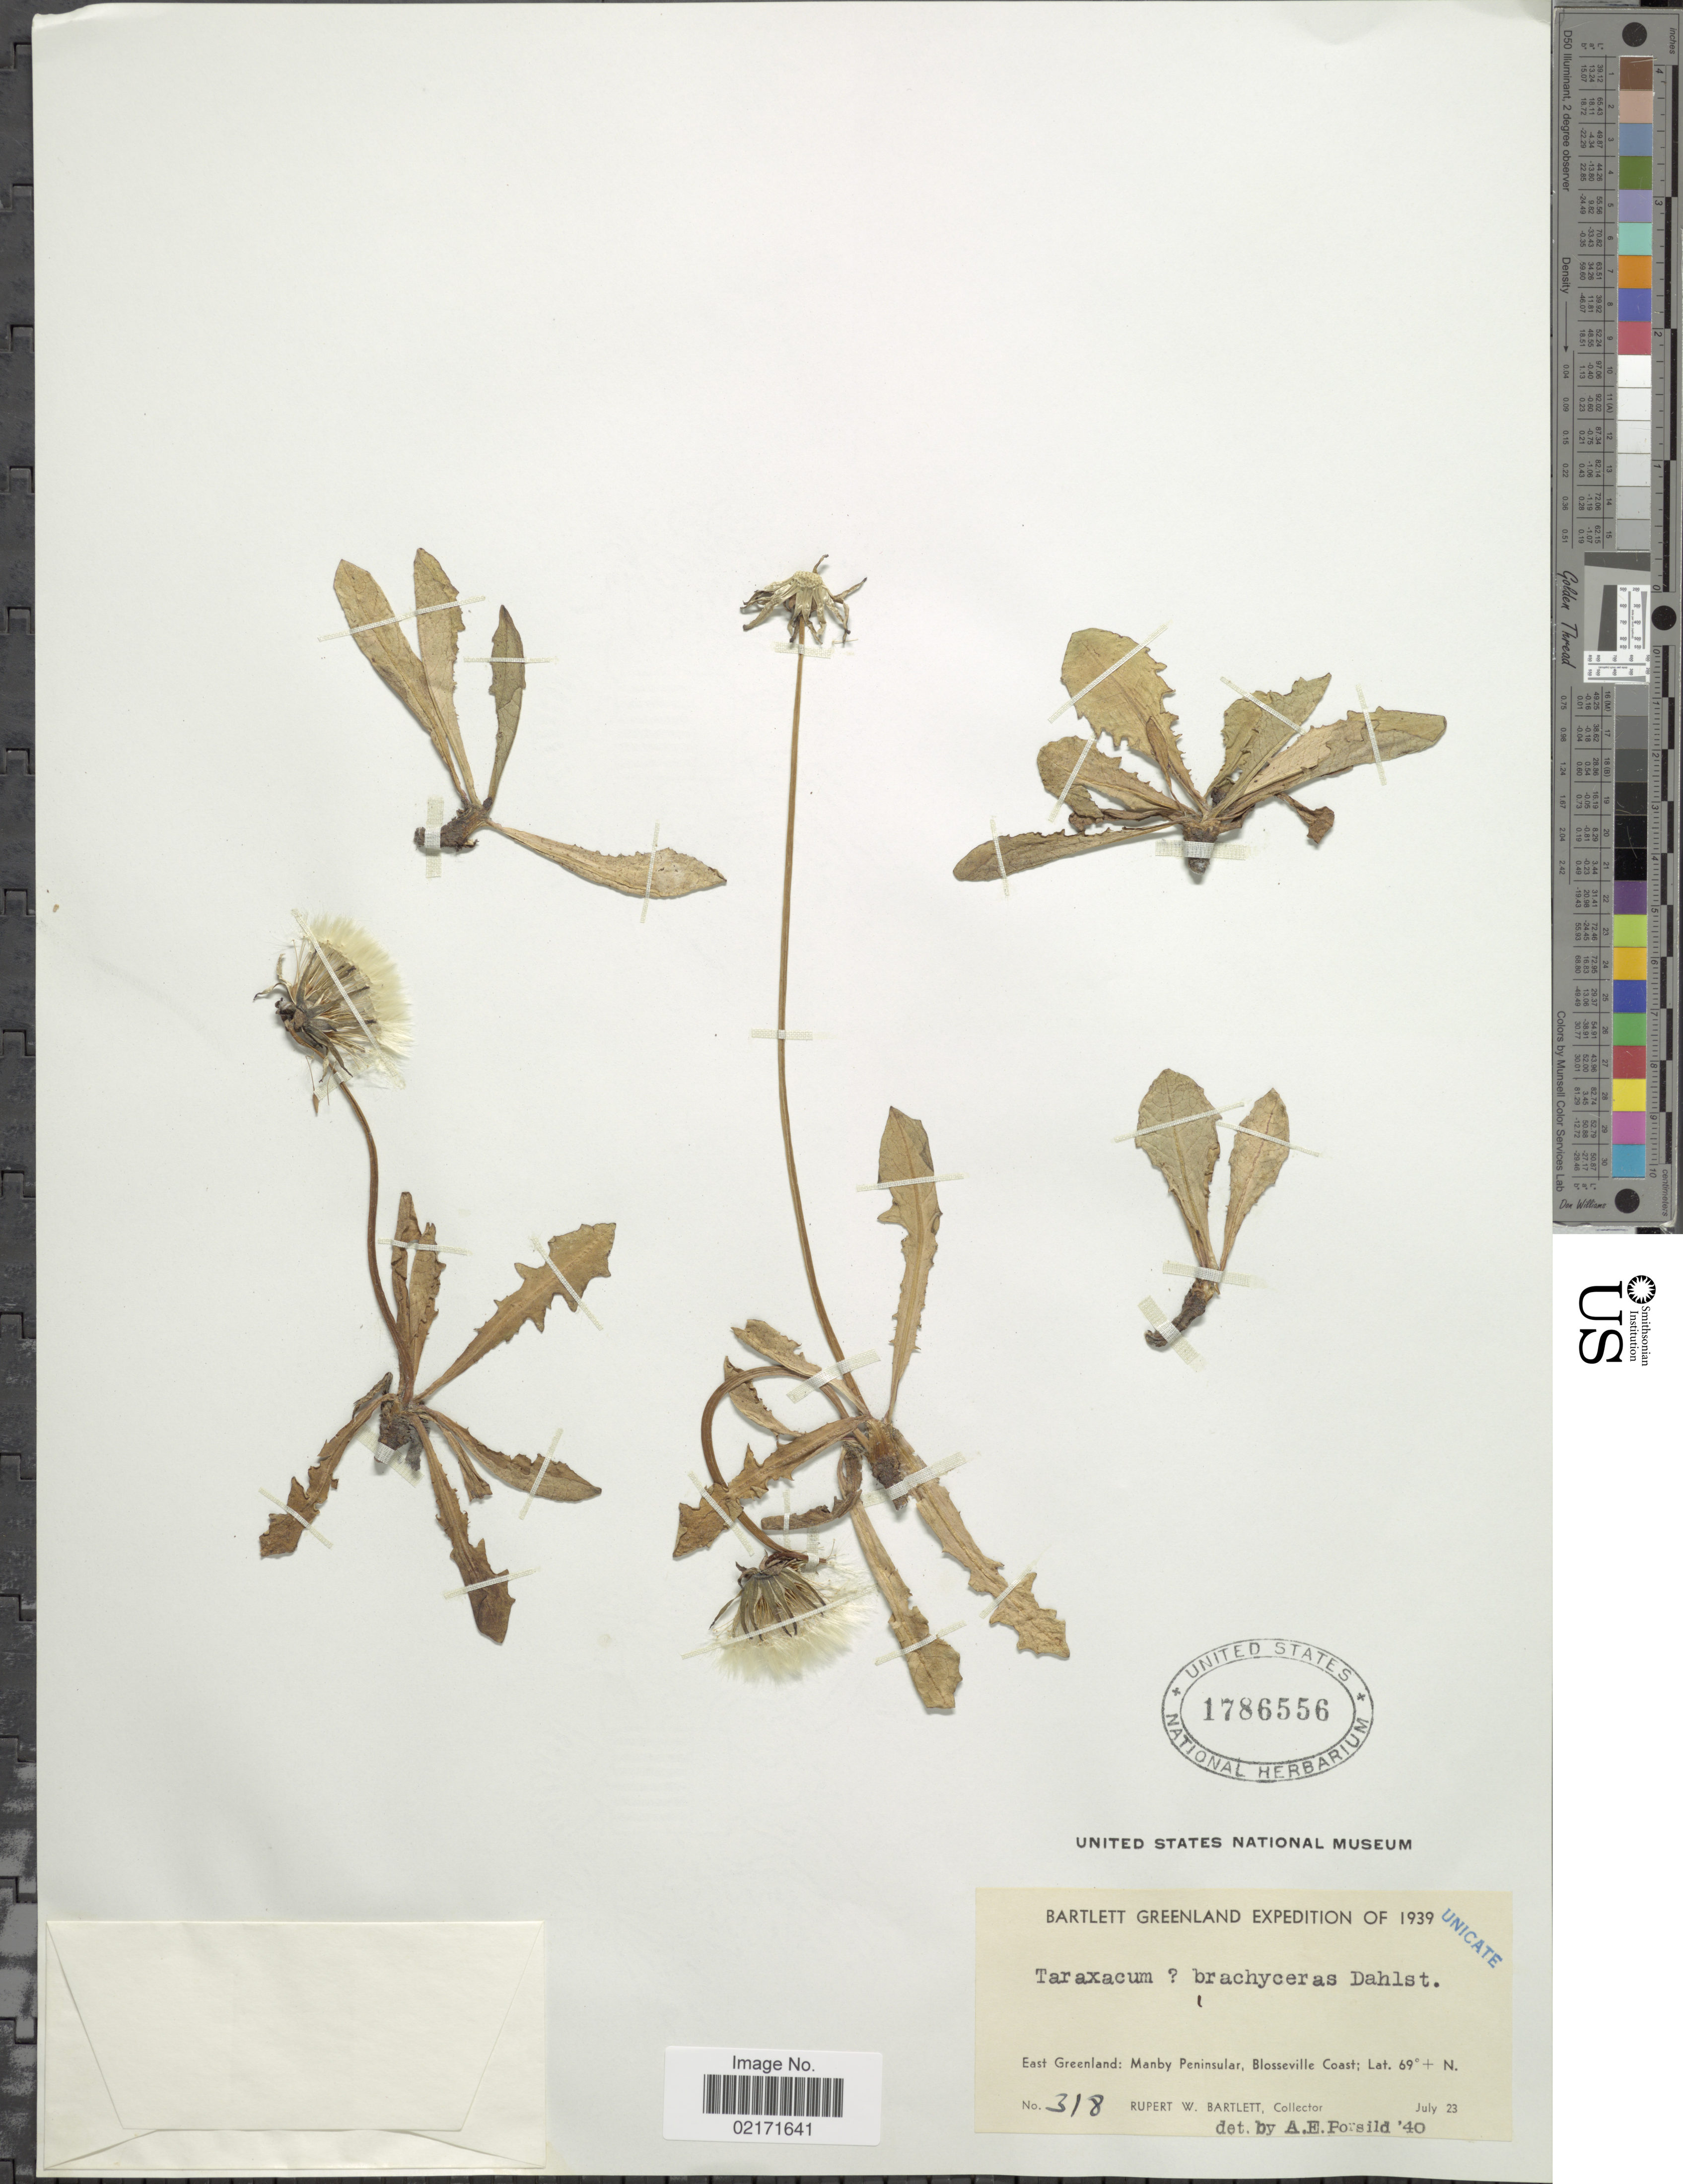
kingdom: Plantae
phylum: Tracheophyta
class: Magnoliopsida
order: Asterales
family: Asteraceae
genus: Taraxacum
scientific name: Taraxacum brachyceras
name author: Dahlst.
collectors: R. W. Bartlett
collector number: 318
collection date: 1939-07-23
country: Greenland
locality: Bartlett Greenland. East Greenland: Manby Peninsular, Blosseville Coast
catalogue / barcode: US 1786556